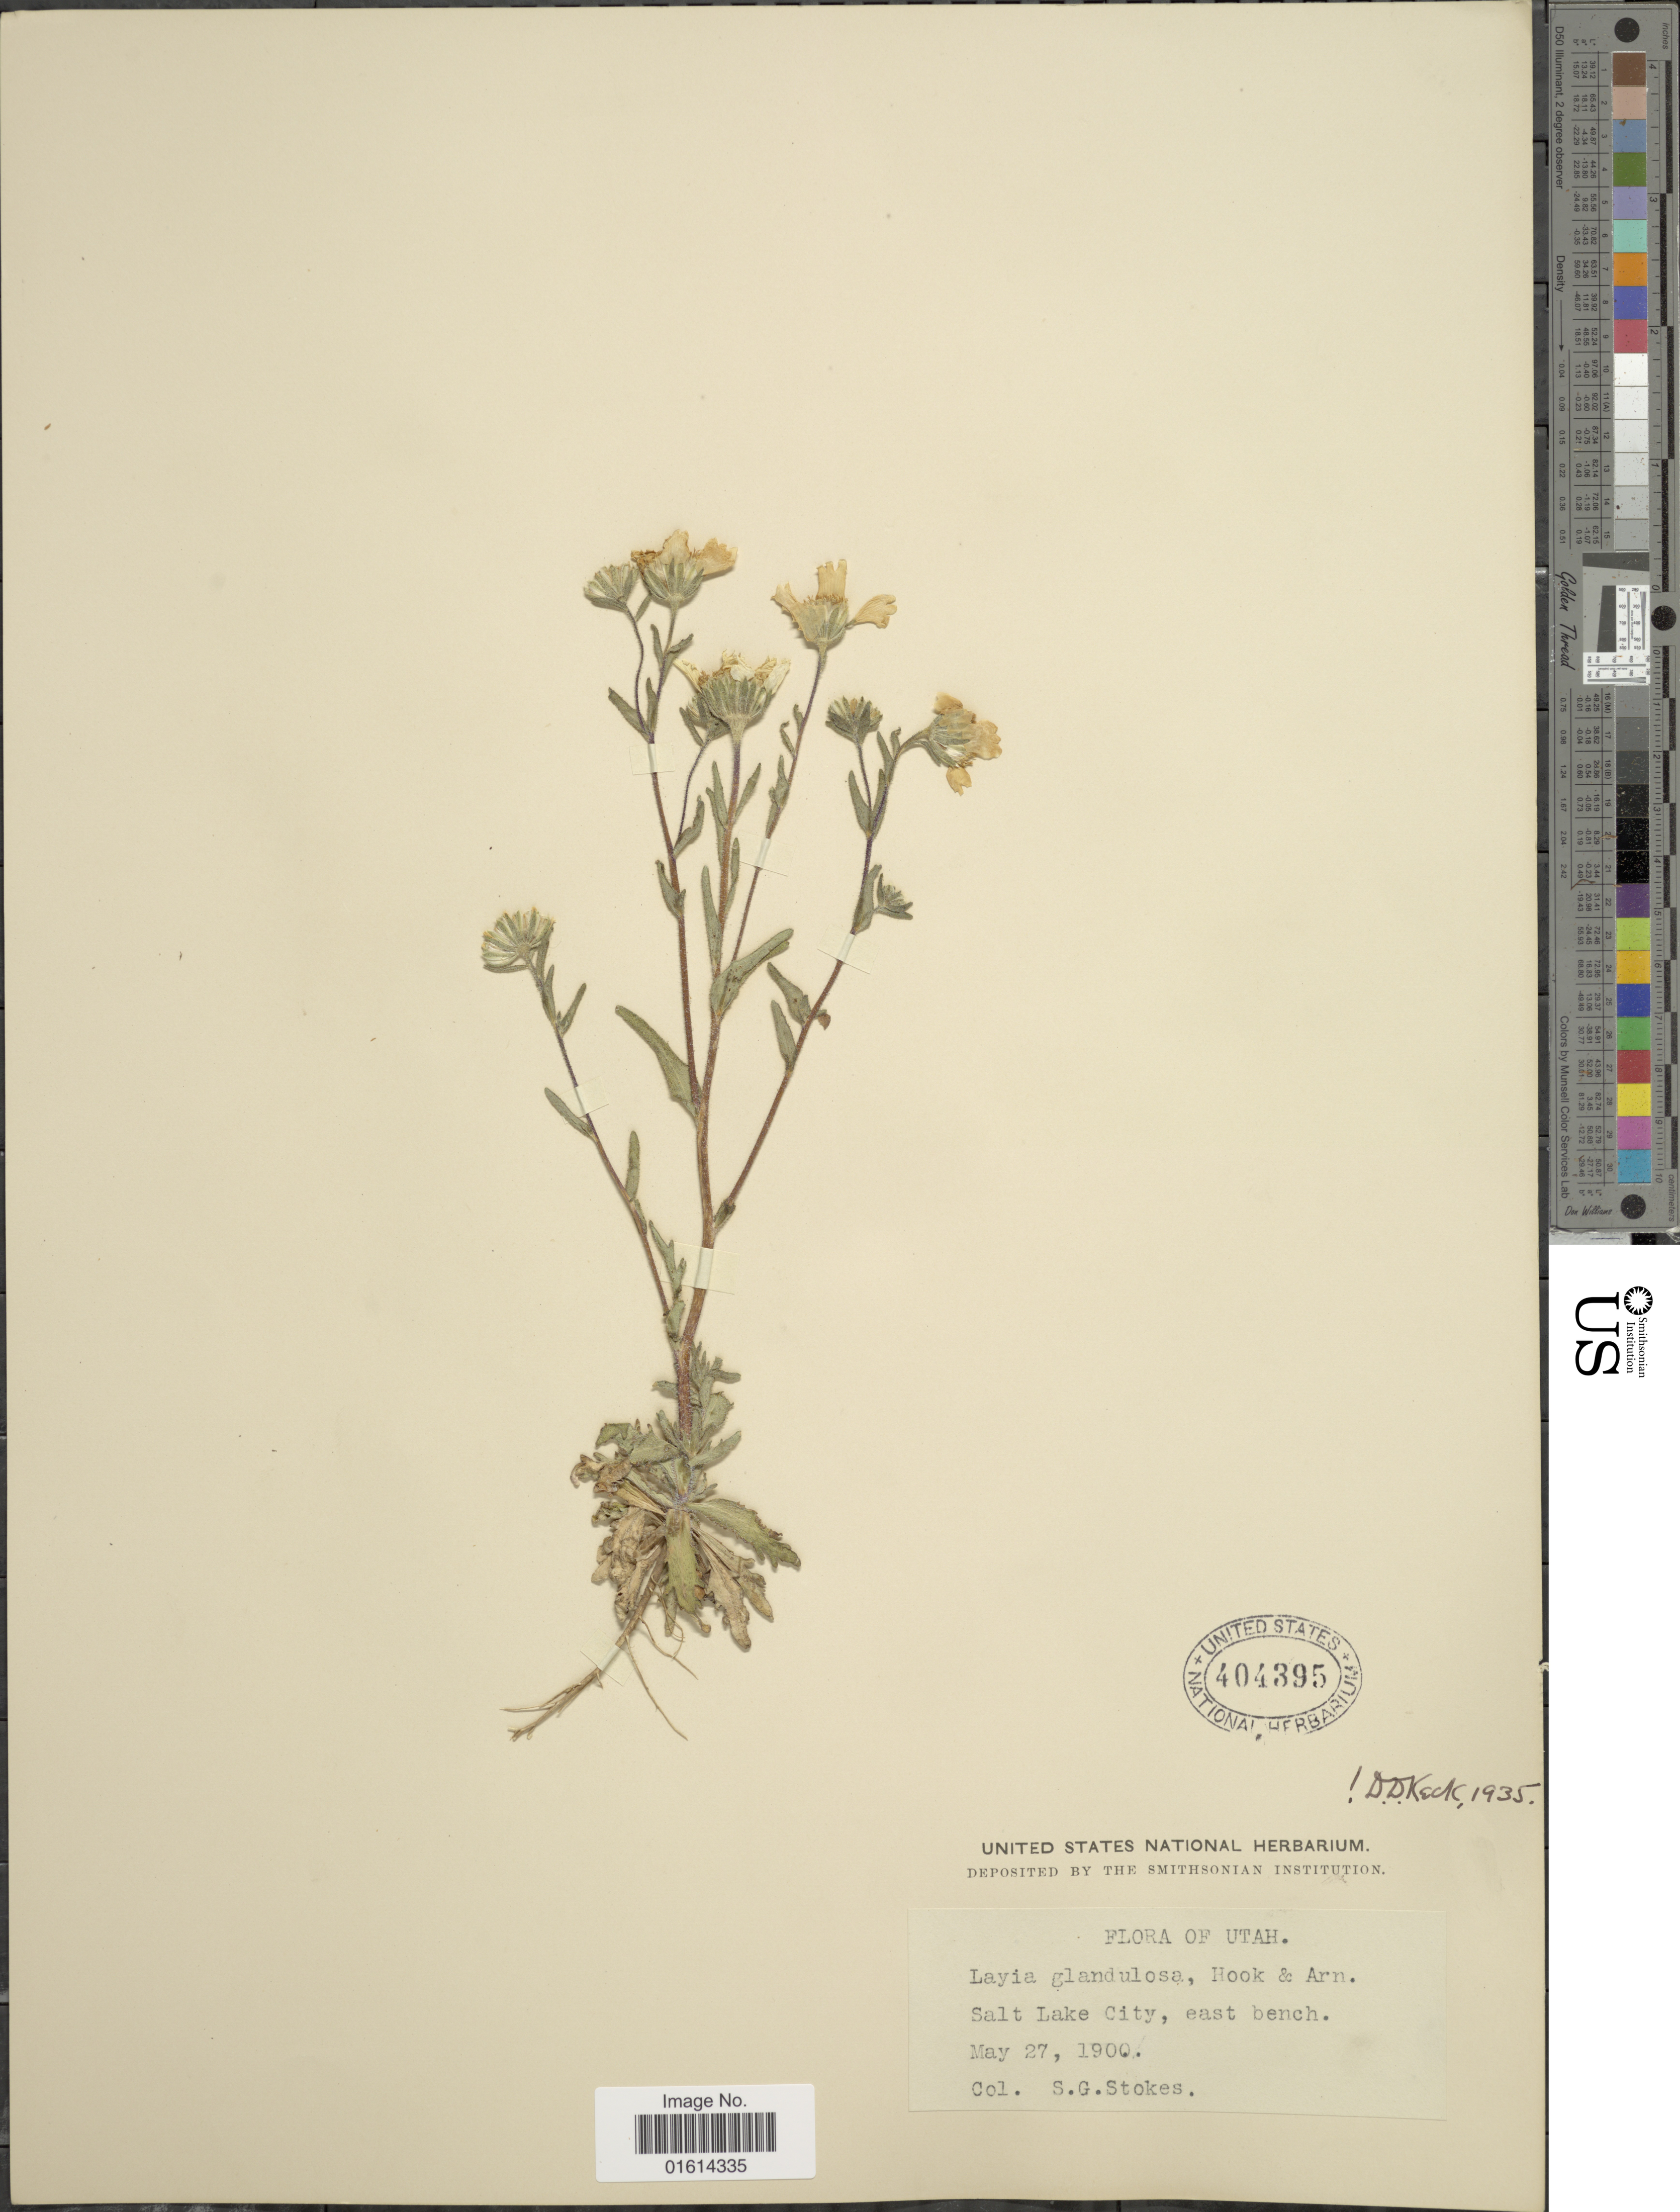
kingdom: Plantae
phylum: Tracheophyta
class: Magnoliopsida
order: Asterales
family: Asteraceae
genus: Layia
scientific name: Layia glandulosa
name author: Hook. & Arn.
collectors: S. G. Stokes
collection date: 1900-05-27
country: United States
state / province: Utah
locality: Salt Lake City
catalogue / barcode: US 404395